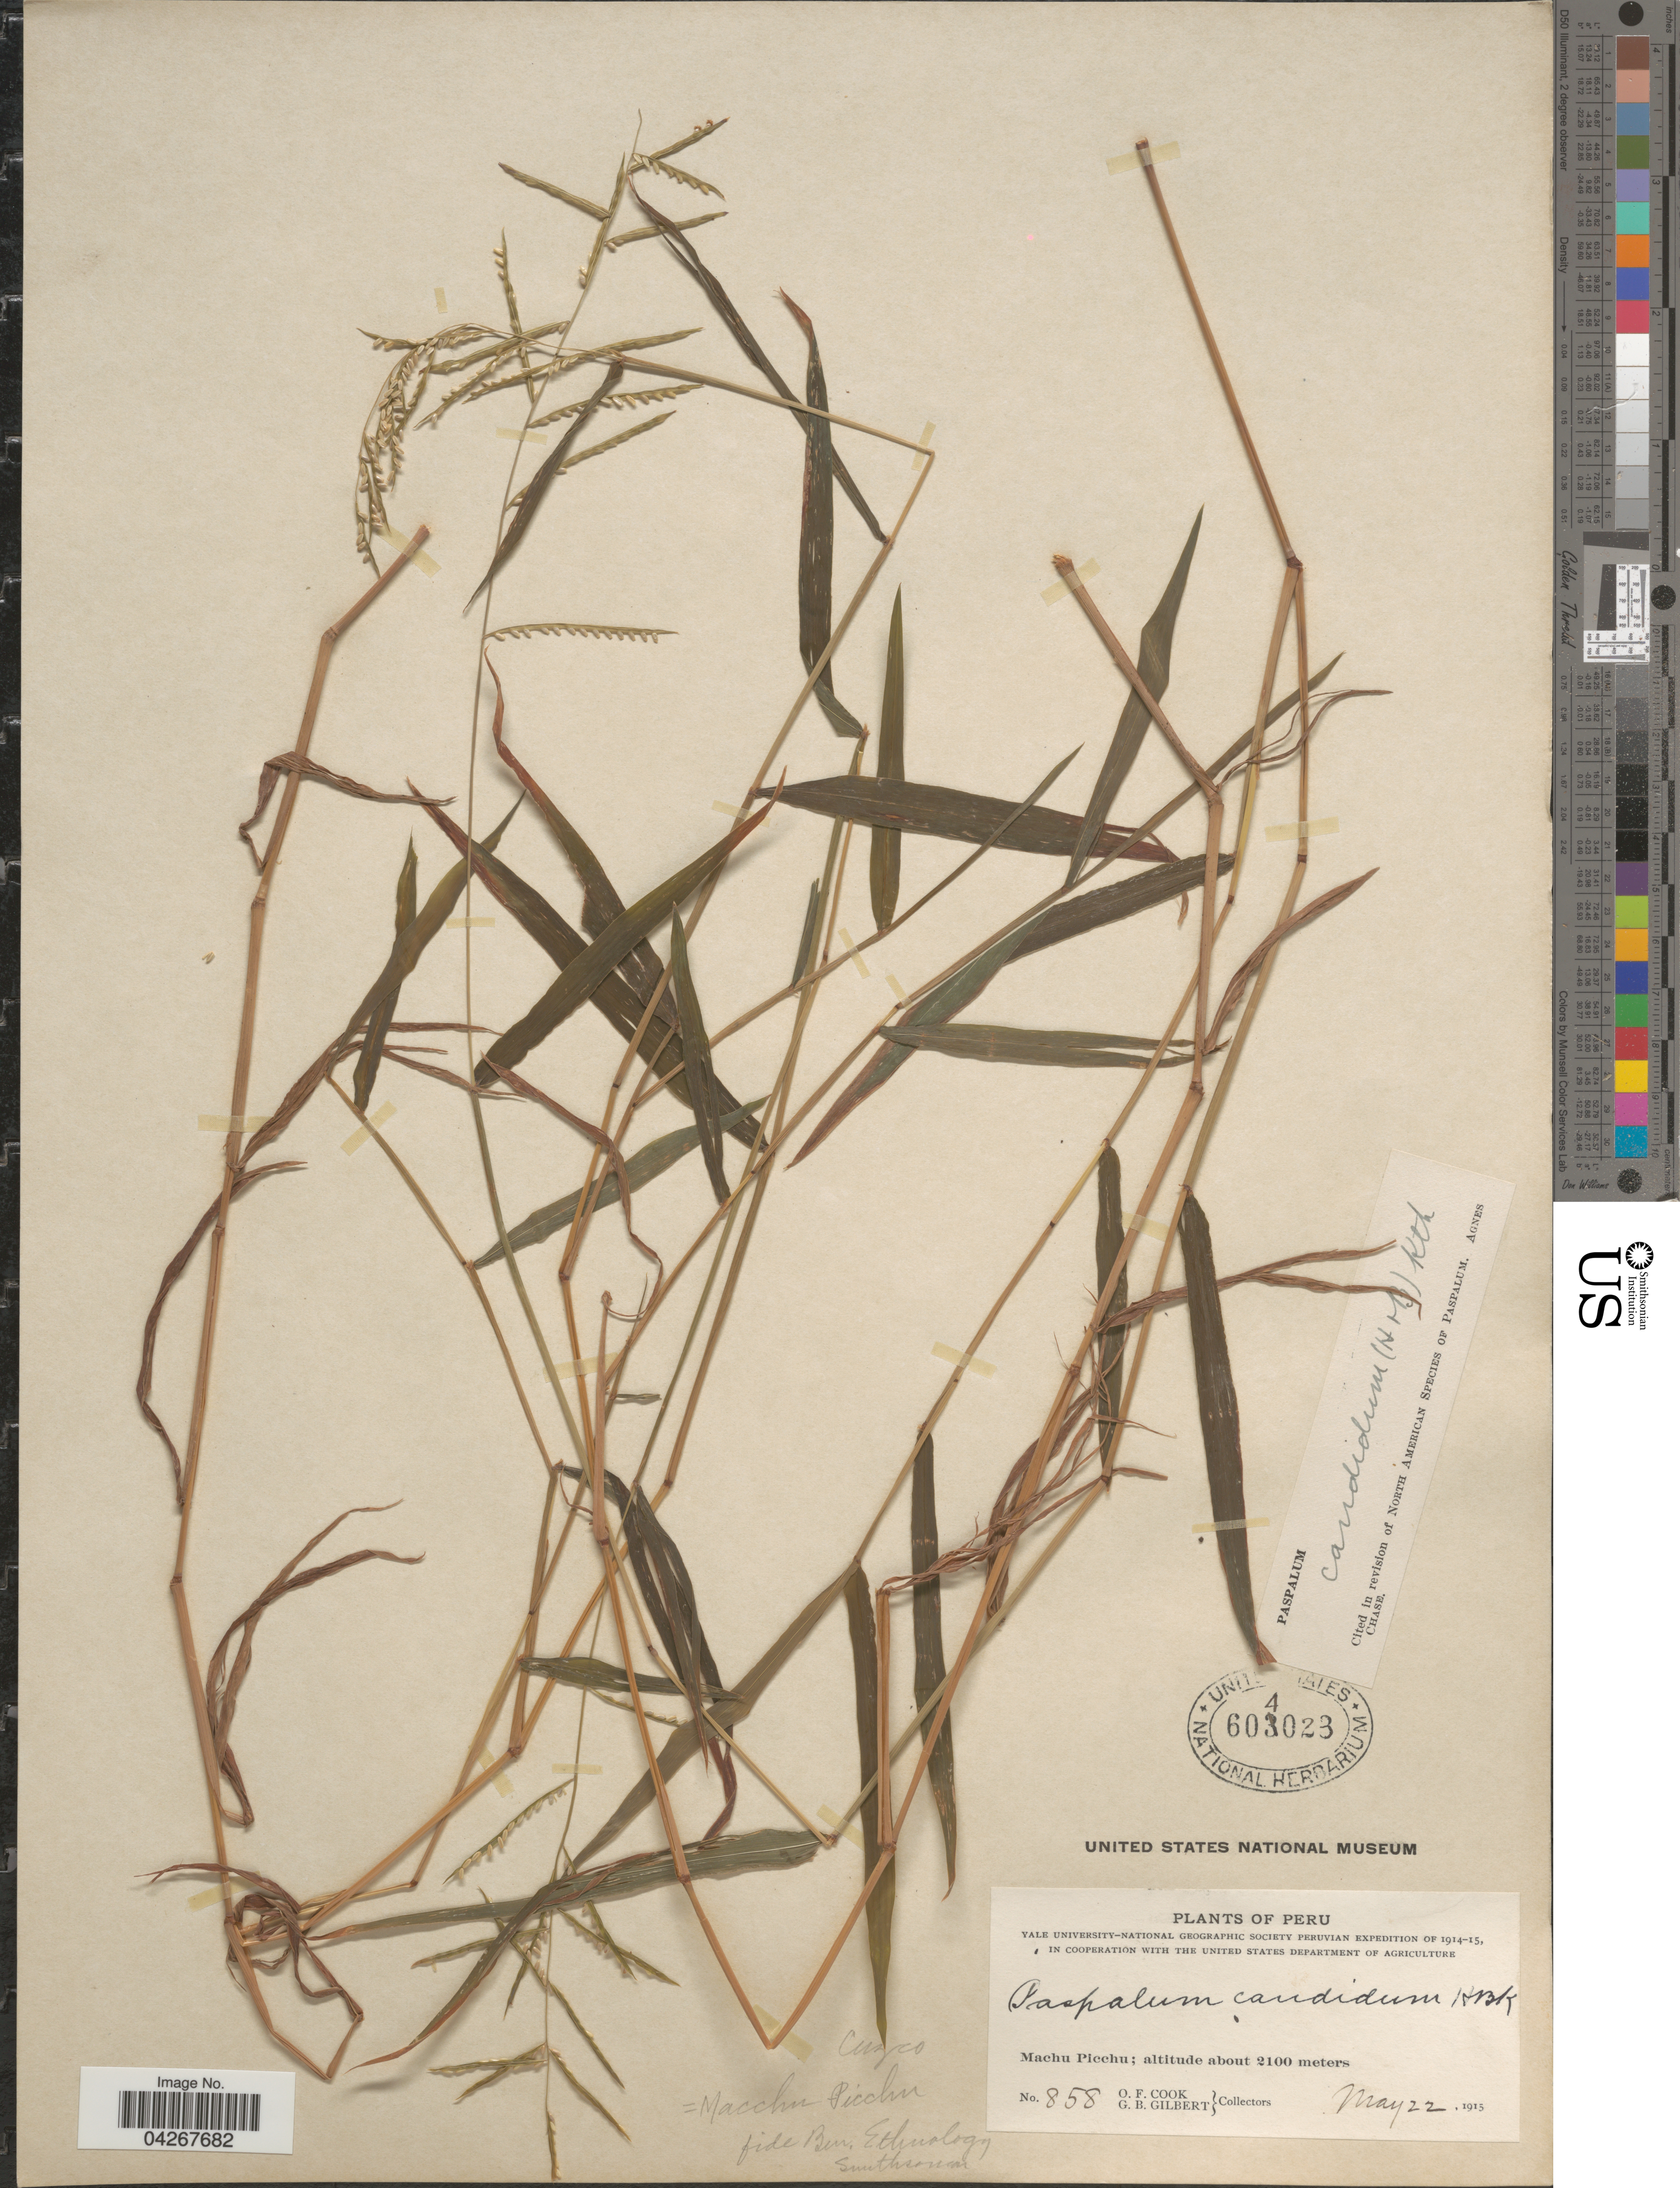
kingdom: Plantae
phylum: Tracheophyta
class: Liliopsida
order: Poales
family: Poaceae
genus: Paspalum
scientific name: Paspalum candidum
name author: (Humb. & Bonpl. ex Fleugge) Kunth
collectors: O. F. Cook & G. B. Gilbert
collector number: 858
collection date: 1915-05-22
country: Peru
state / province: Cusco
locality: Yale University-National Geographic Society Peruvian Expedition of 1914-15. Cuzco. Machu Picchu.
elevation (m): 2100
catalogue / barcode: US 604023